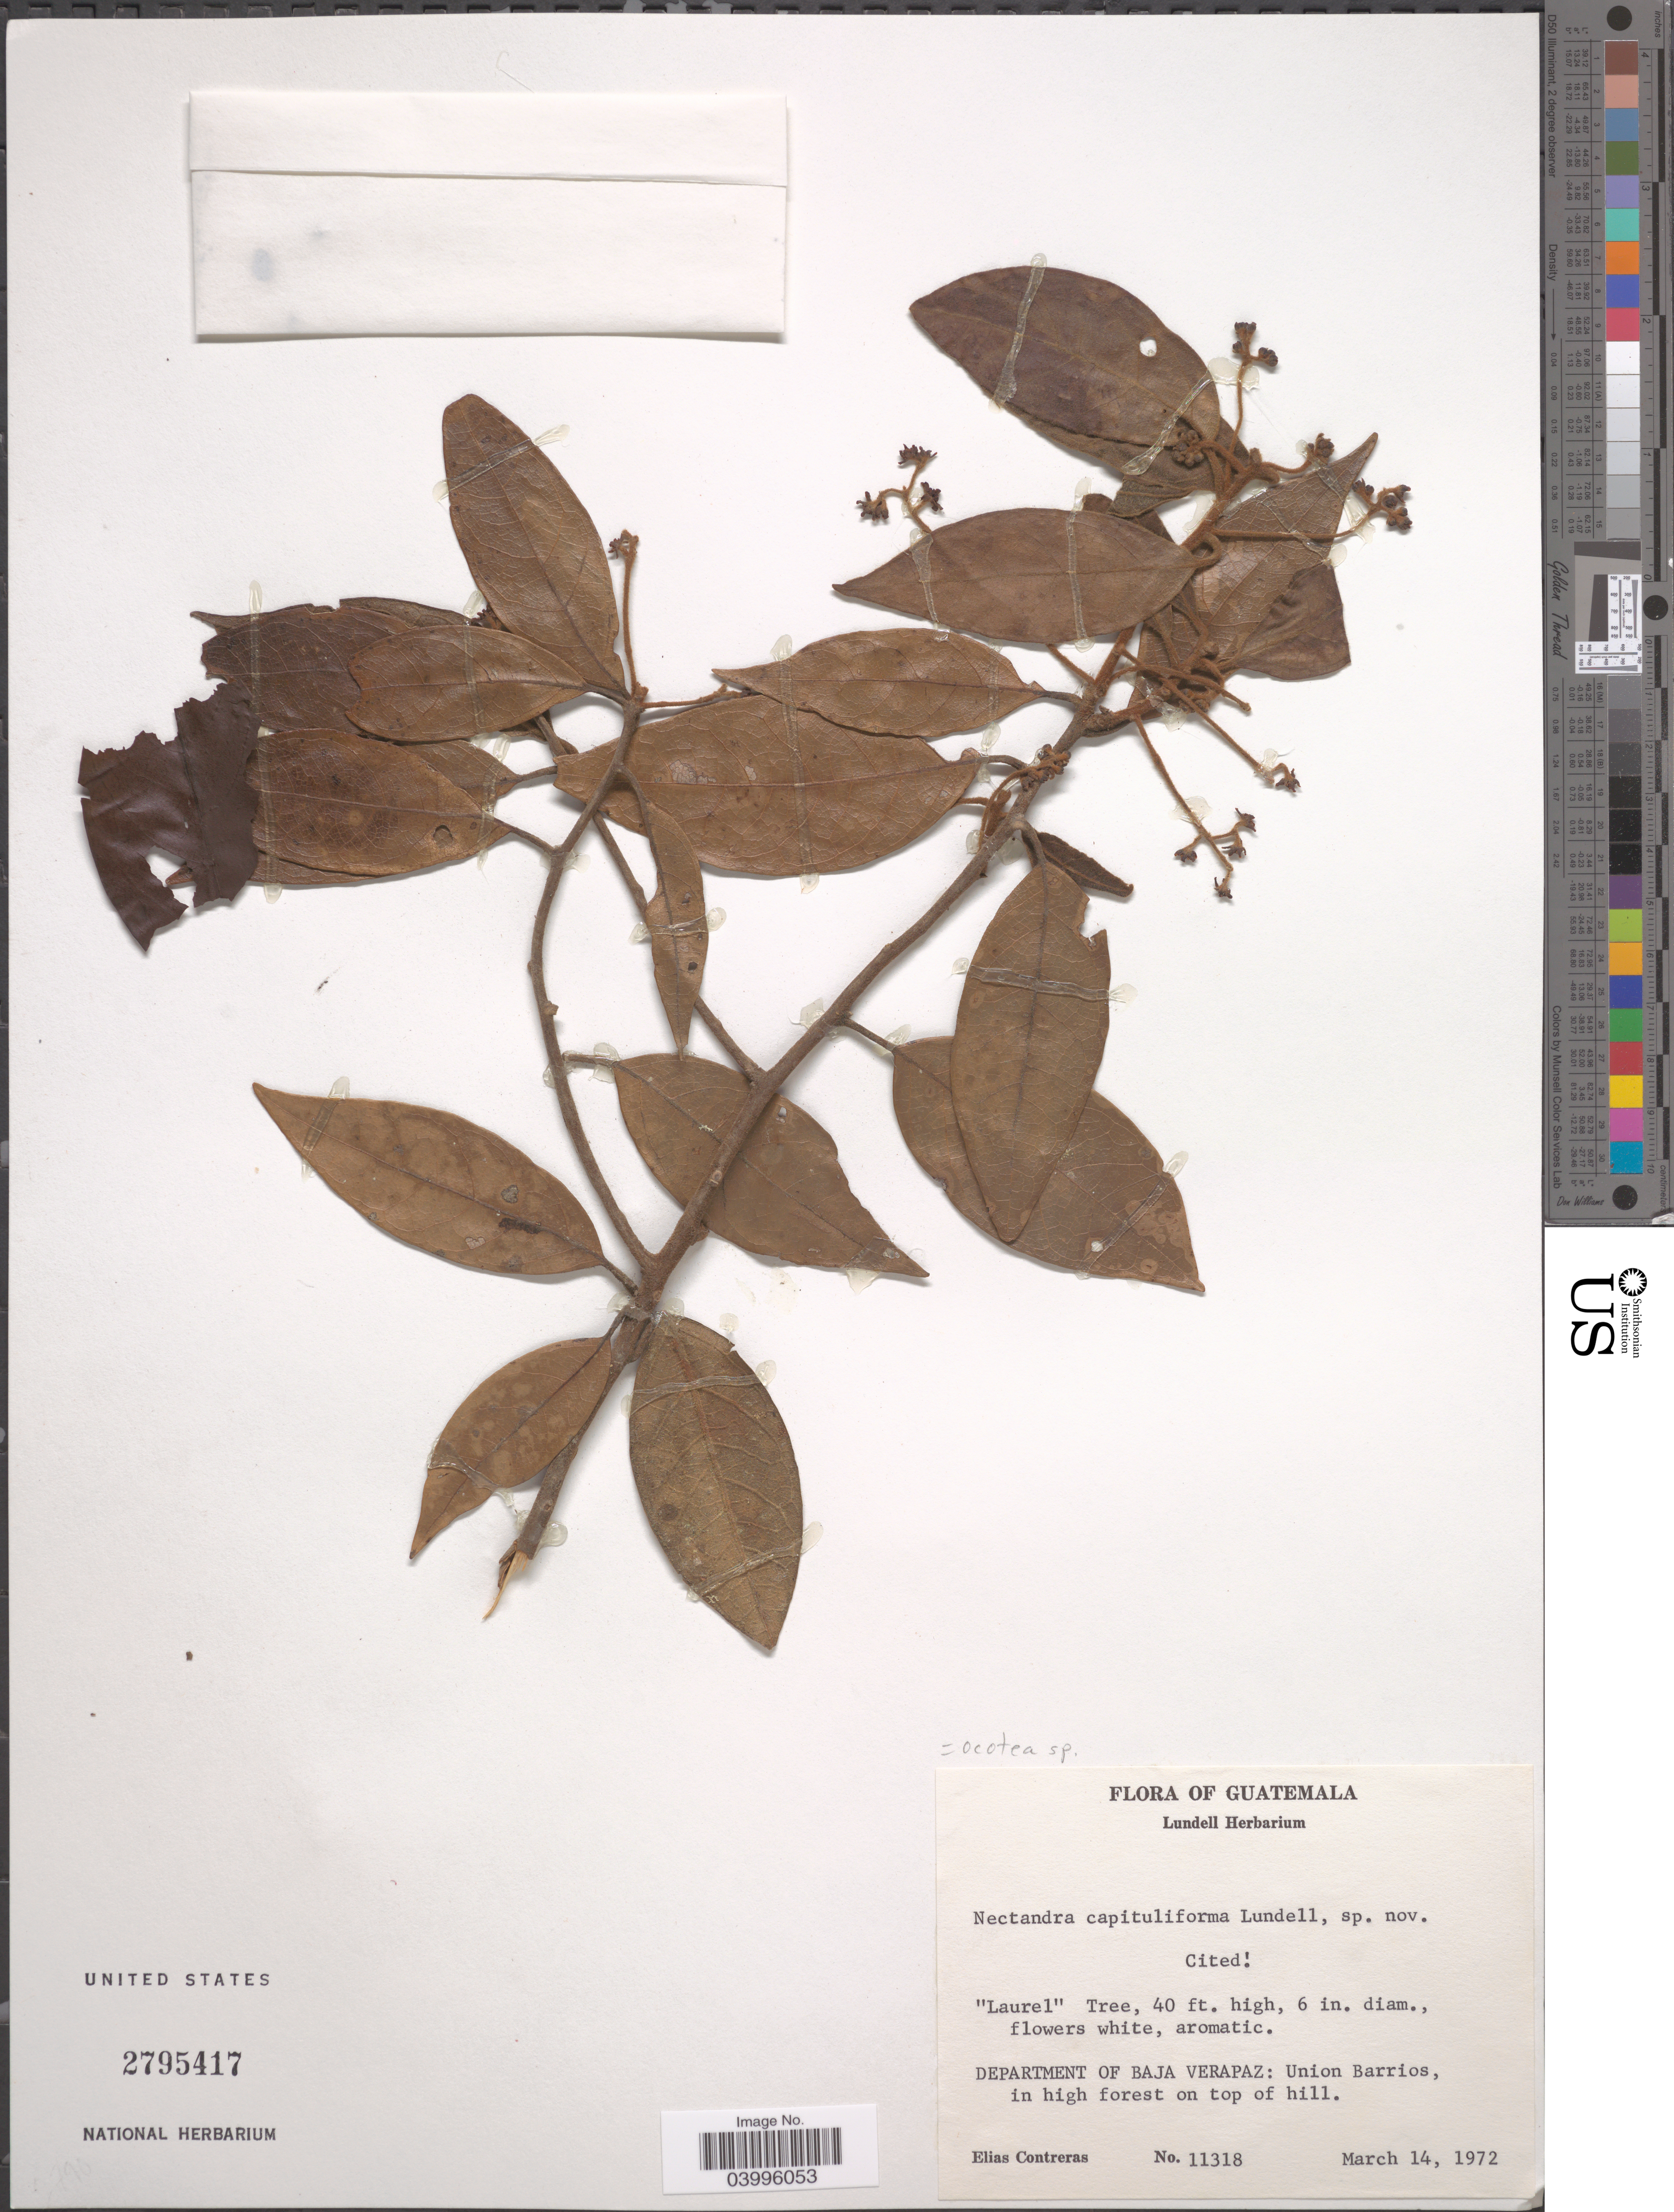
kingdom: Plantae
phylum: Tracheophyta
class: Magnoliopsida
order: Laurales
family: Lauraceae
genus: Ocotea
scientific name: Ocotea sp.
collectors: E. Contreras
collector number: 11318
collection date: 1972-03-14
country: Guatemala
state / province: Baja Verapaz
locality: Department of Baja Verapaz: Union Barrios, in high forest on top of hill.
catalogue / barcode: US 2795417